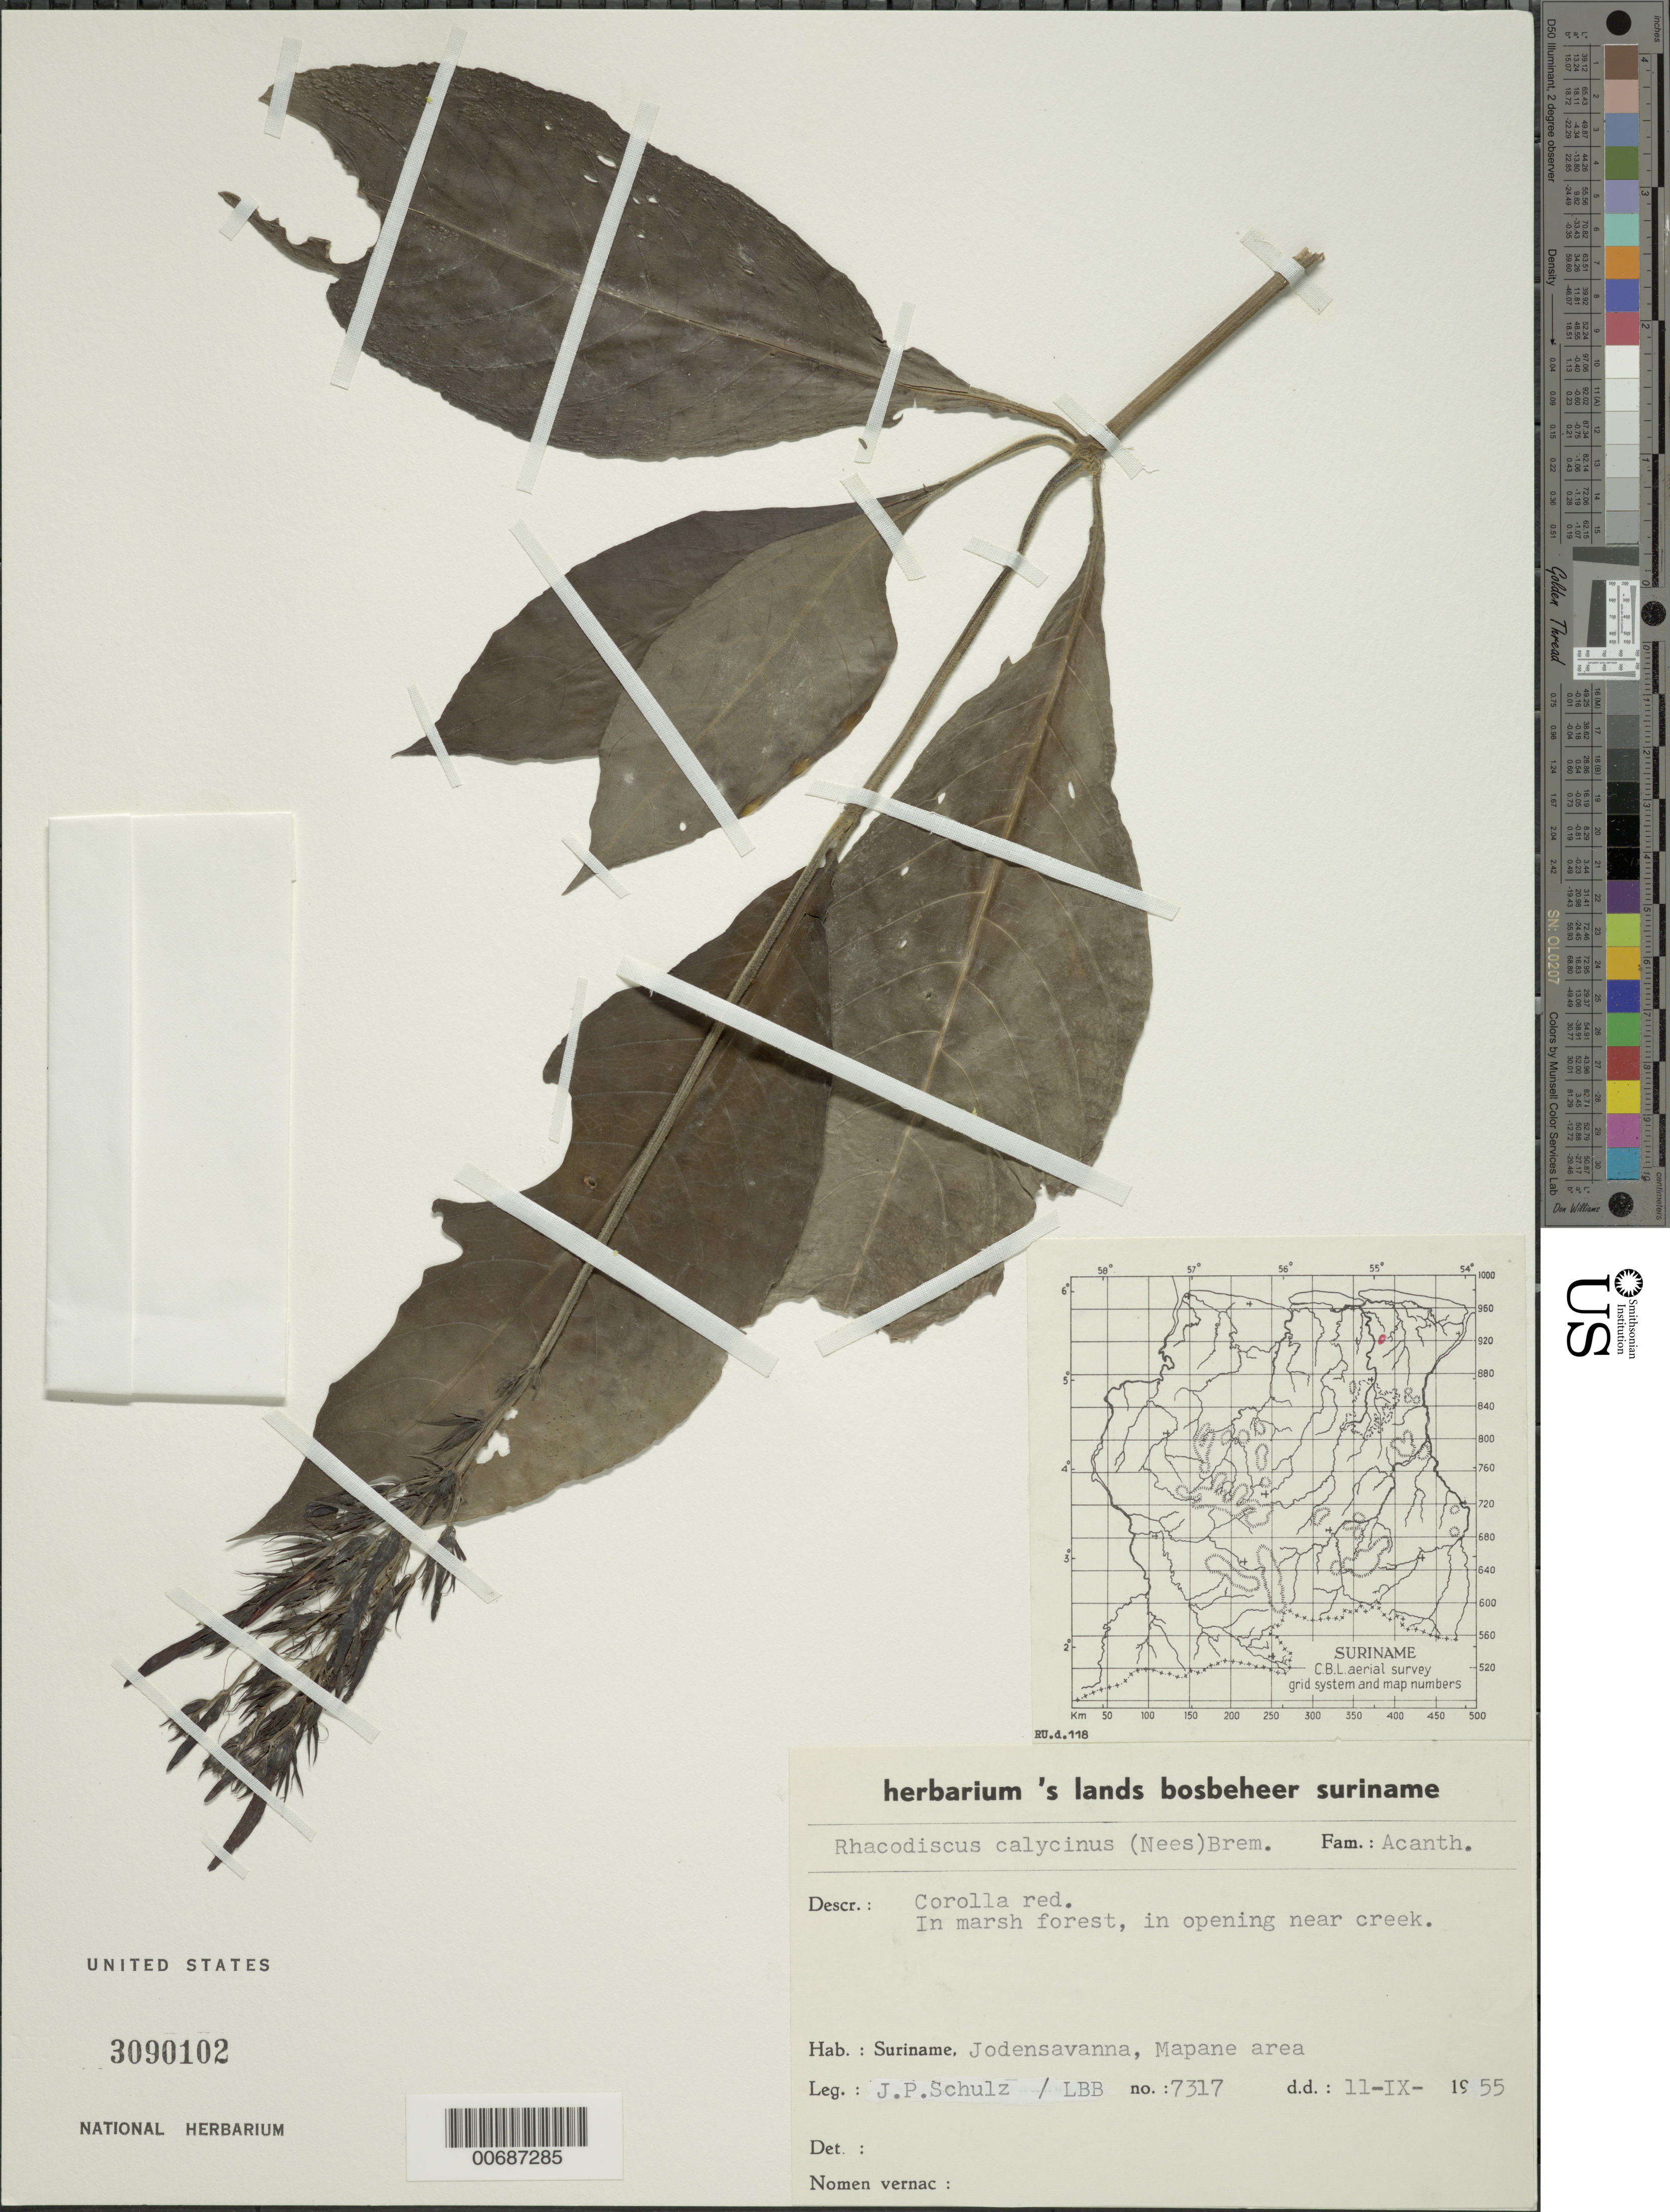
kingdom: Plantae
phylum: Tracheophyta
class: Magnoliopsida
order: Lamiales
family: Acanthaceae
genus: Rhacodiscus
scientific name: Rhacodiscus sp.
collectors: J. P. Schulz & Collector illegible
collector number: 7317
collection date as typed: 11-Sep-55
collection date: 1955-09-11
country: Suriname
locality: Jodensavanne-Mapane kreek area (SURINAMEe River)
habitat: Marsh Forest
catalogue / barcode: US 3090102